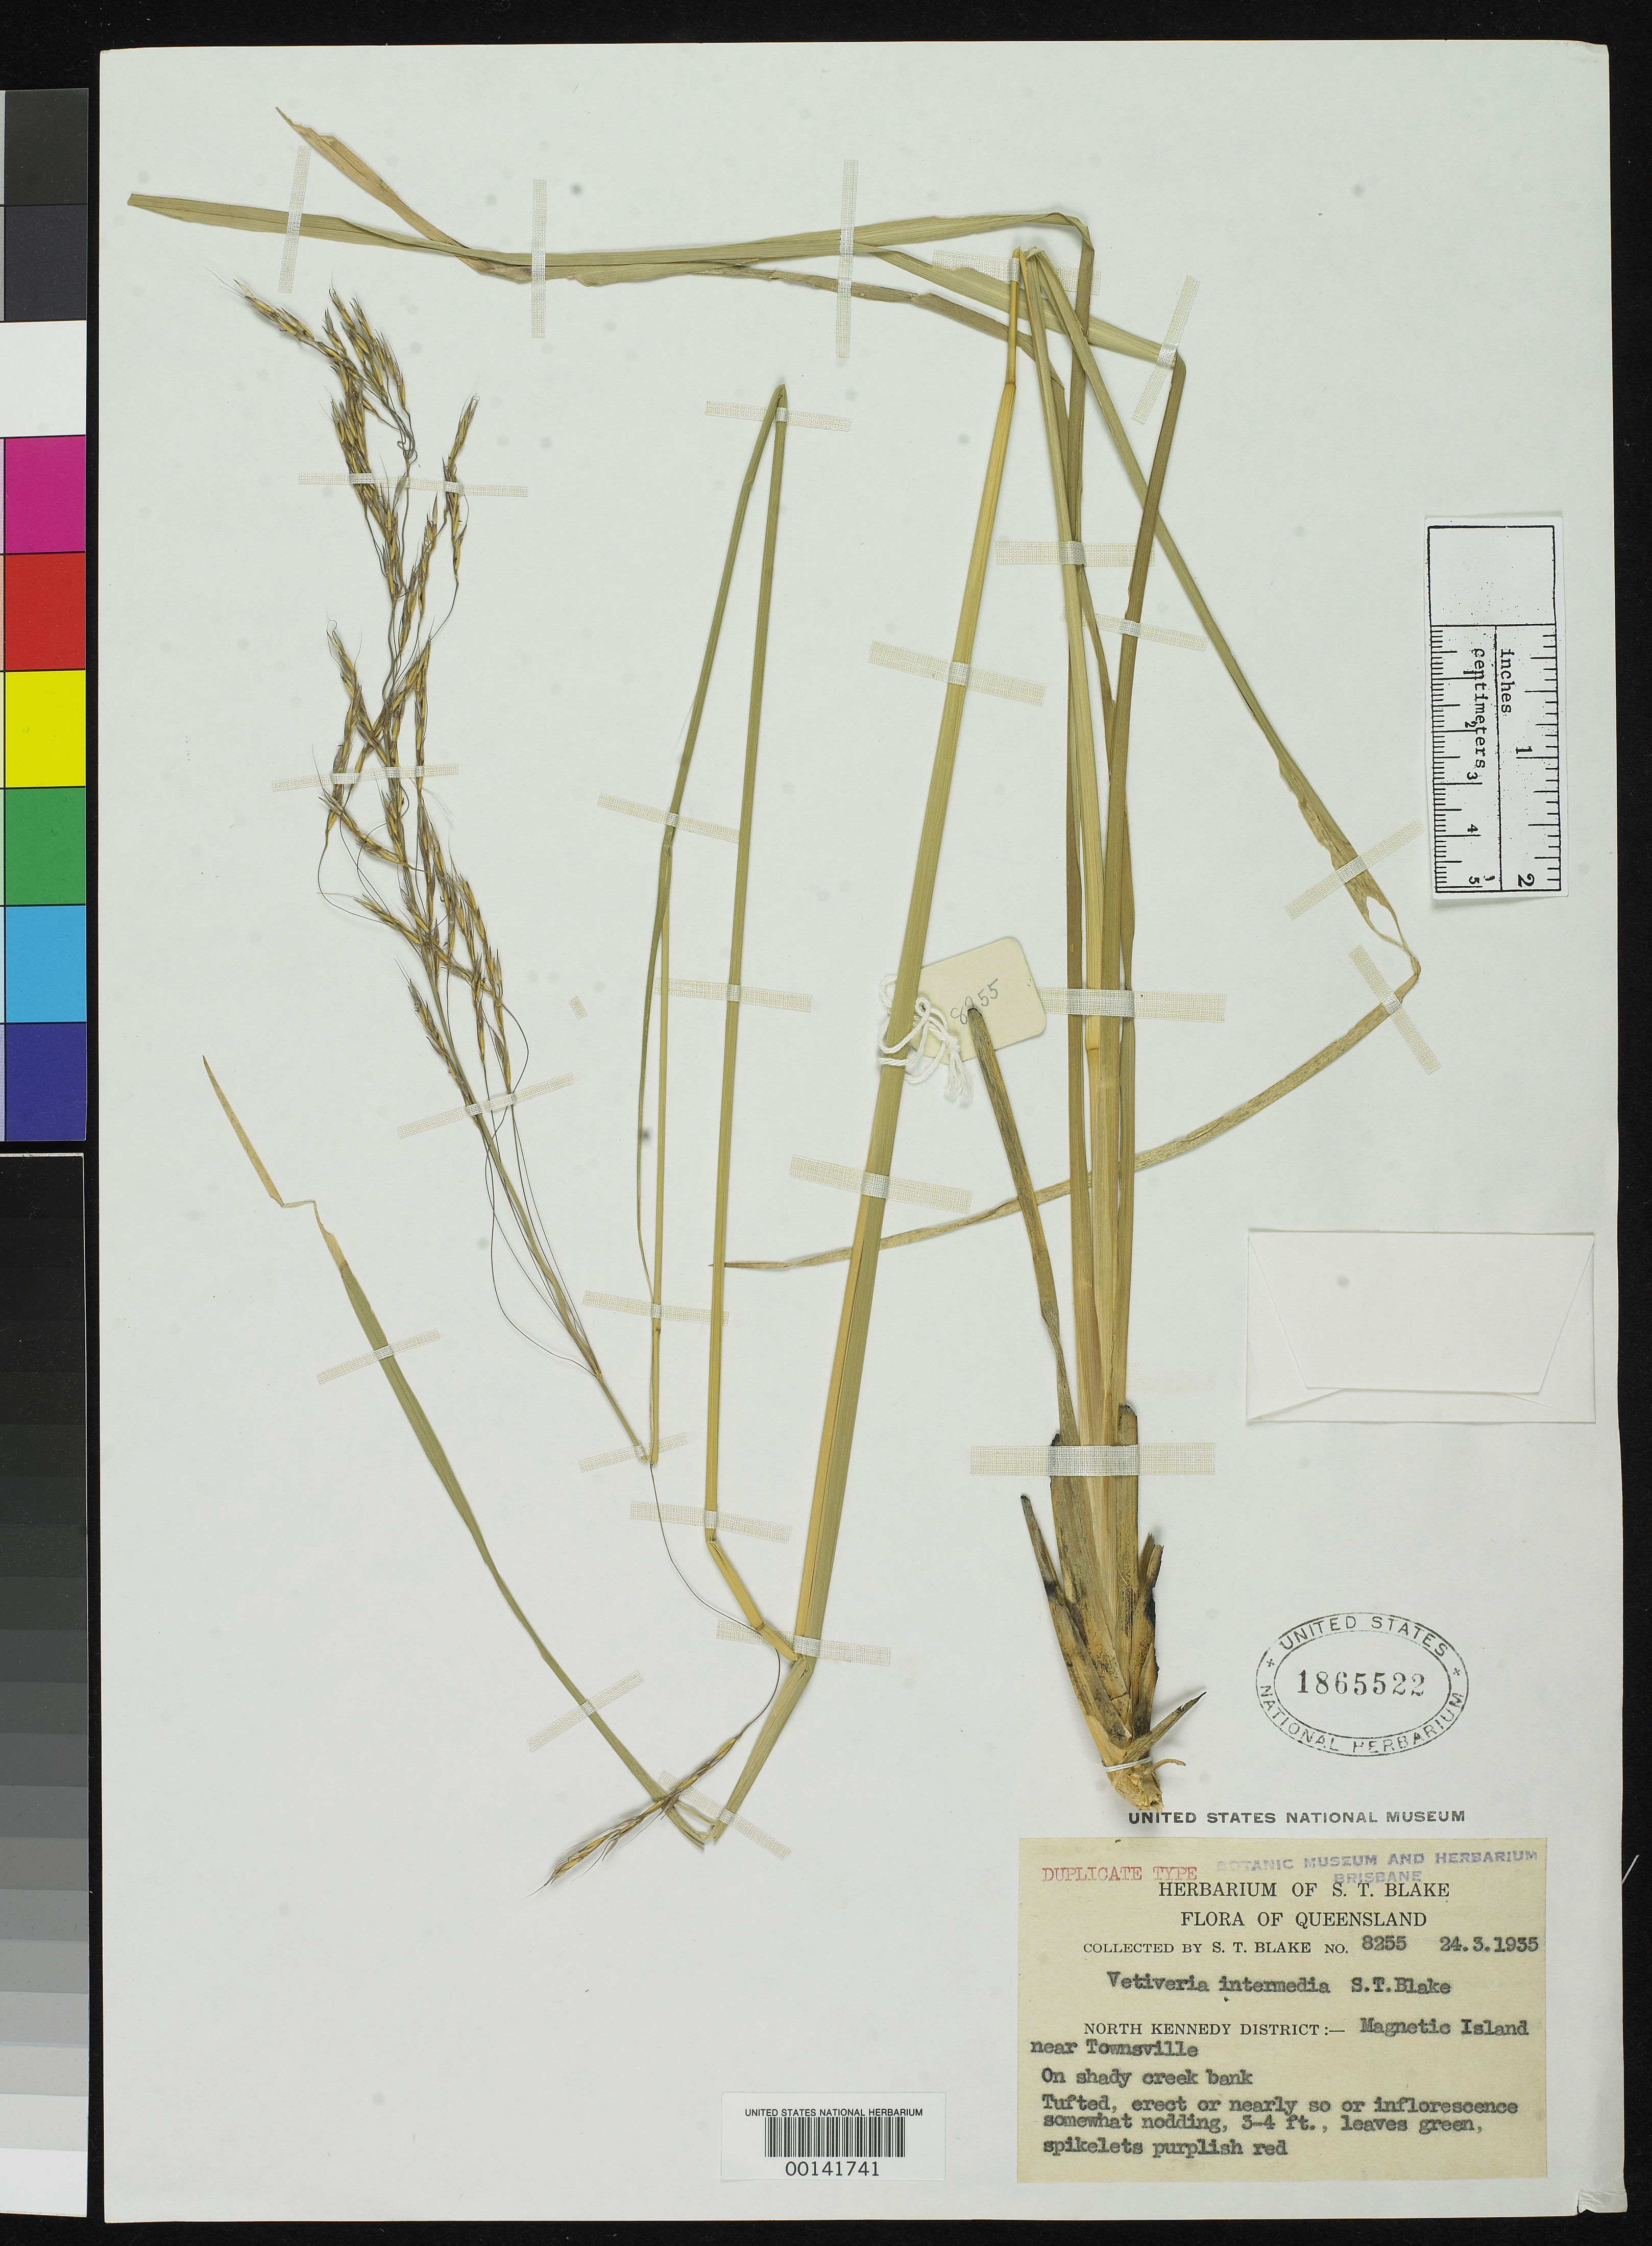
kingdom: Plantae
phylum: Tracheophyta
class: Liliopsida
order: Poales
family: Poaceae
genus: Vetiveria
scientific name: Vetiveria intermedia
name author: S.T. Blake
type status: Isotype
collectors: S. T. Blake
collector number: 8255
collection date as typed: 24 Mar 1935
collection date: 1935-03-24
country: Australia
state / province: Queensland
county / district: North Kennedy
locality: Magnetic Island.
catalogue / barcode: US 1865522